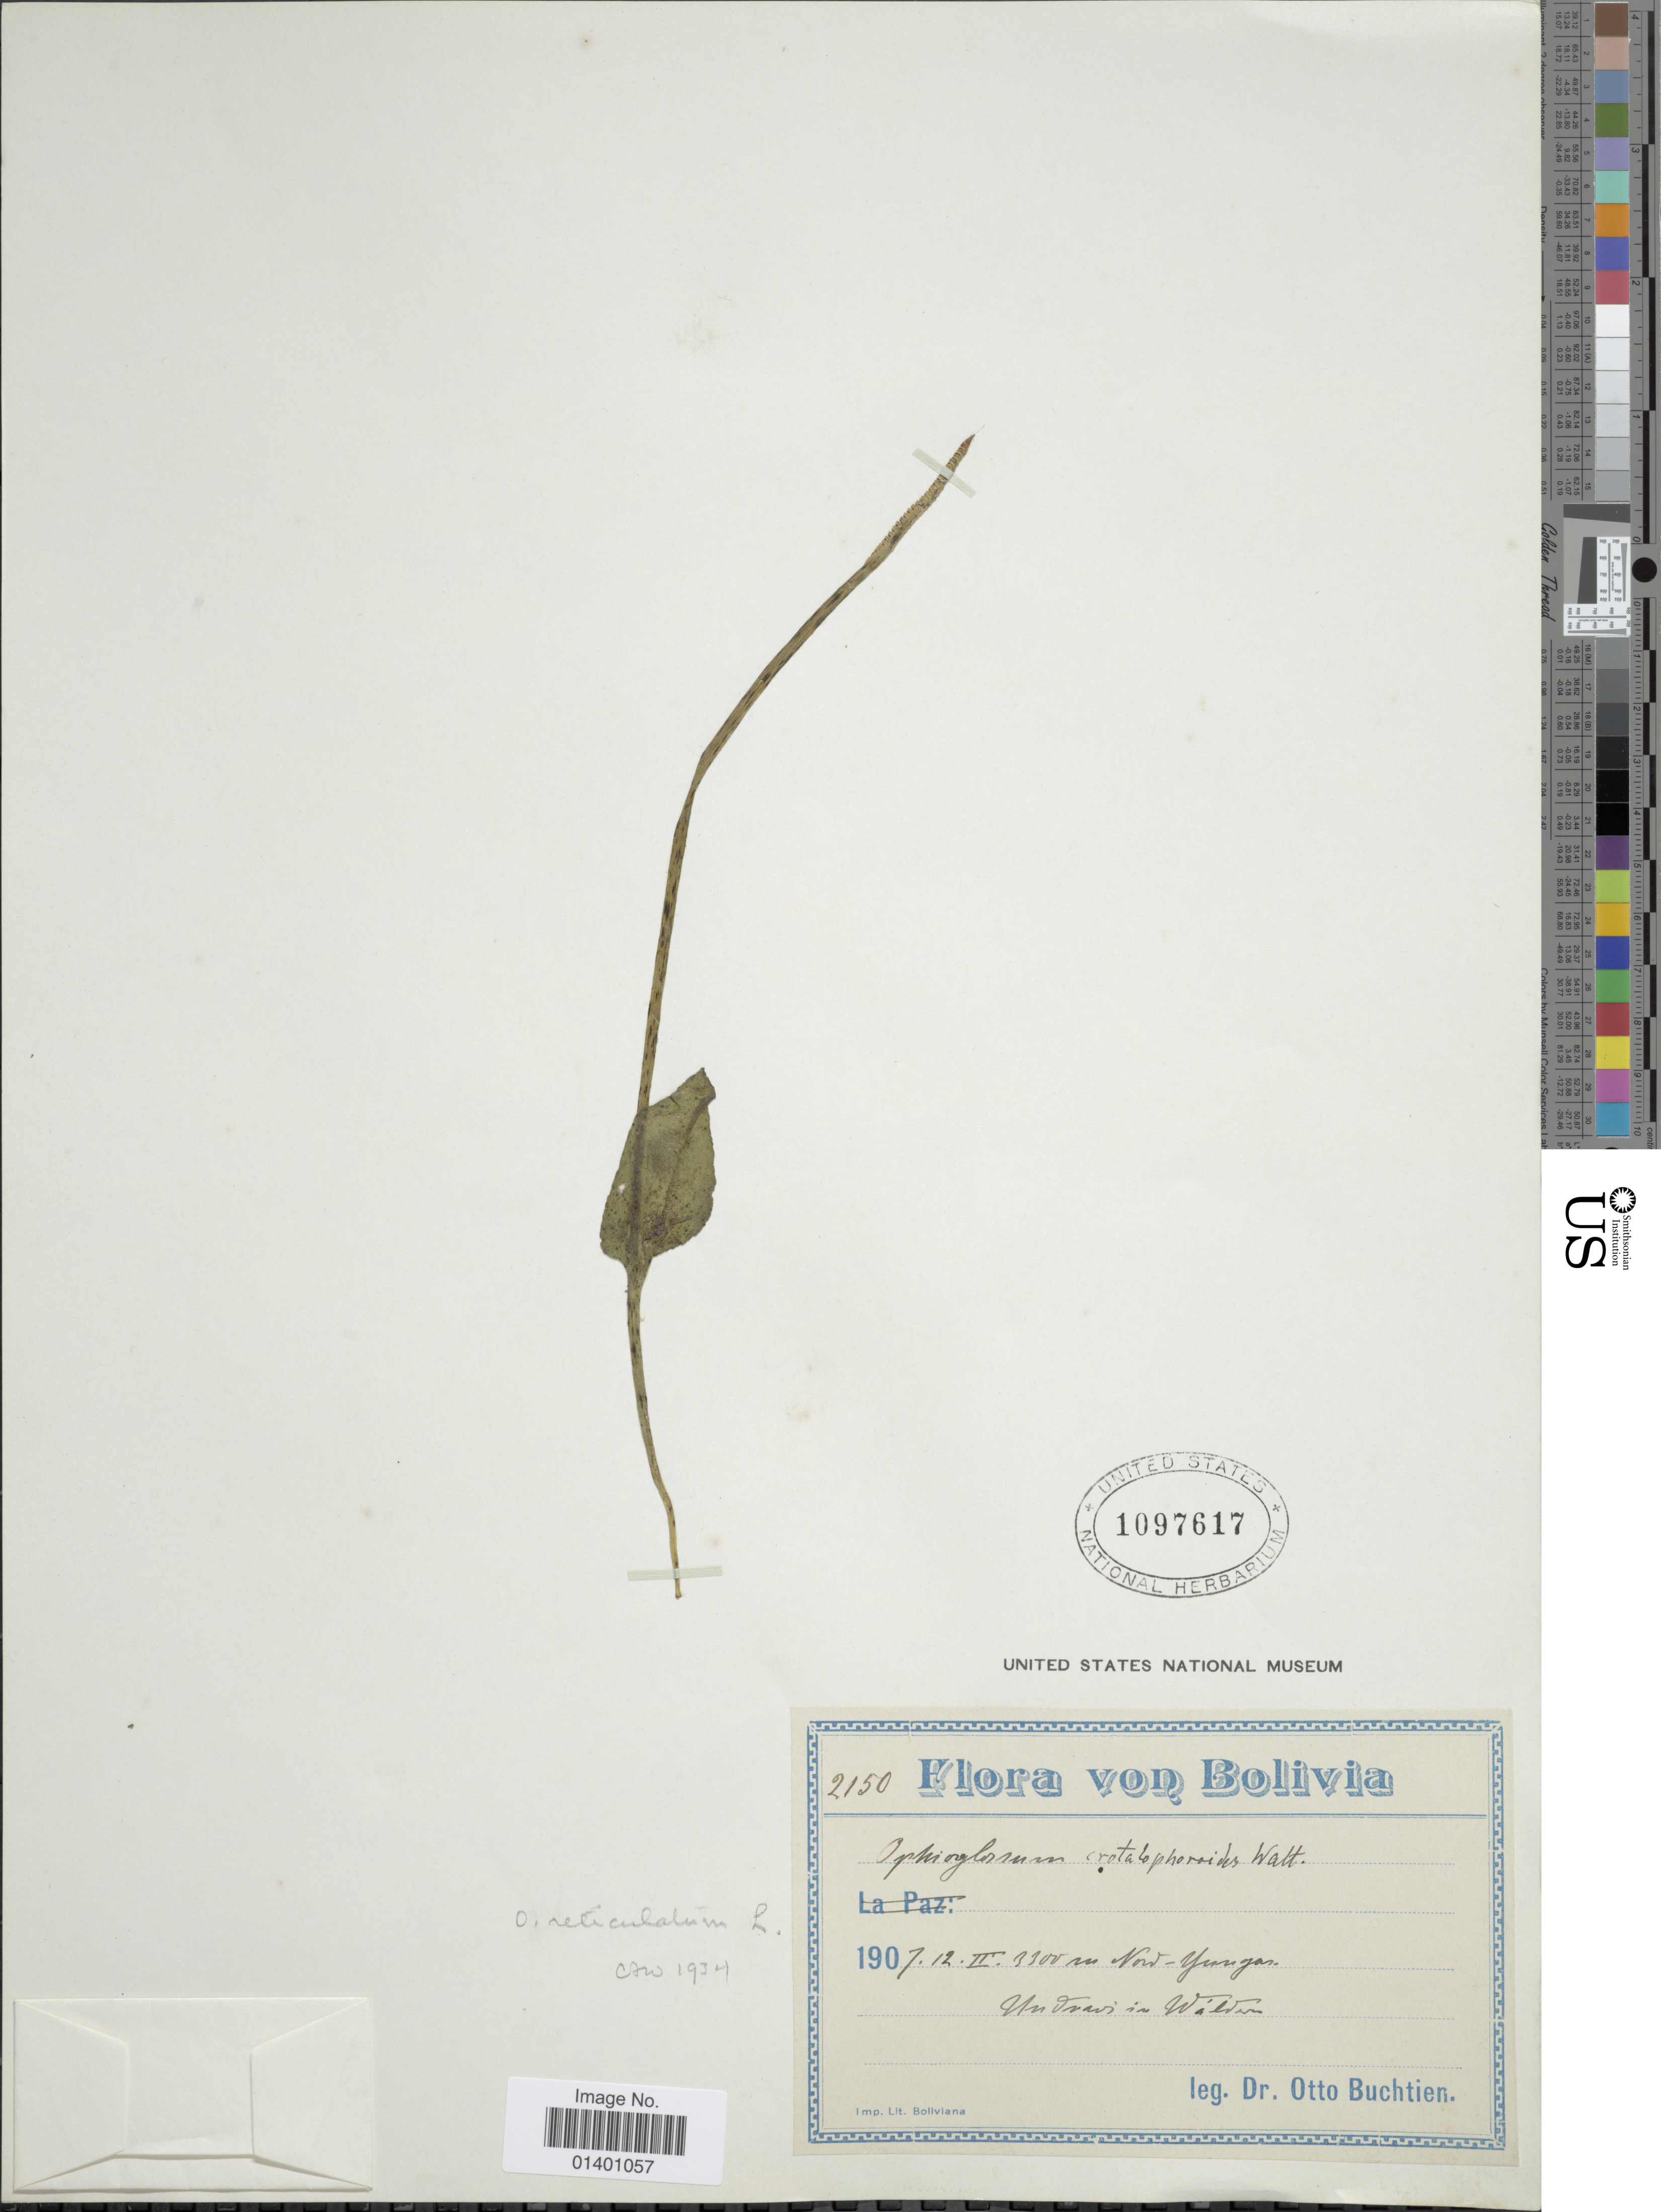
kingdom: Plantae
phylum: Tracheophyta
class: Polypodiopsida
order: Ophioglossales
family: Ophioglossaceae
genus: Ophioglossum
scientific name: Ophioglossum reticulatum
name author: L.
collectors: O. Buchtien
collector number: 2150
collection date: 1907-03-12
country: Bolivia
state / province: La Paz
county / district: Nor Yungas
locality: Unduavi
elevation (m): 3300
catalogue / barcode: US 1097617